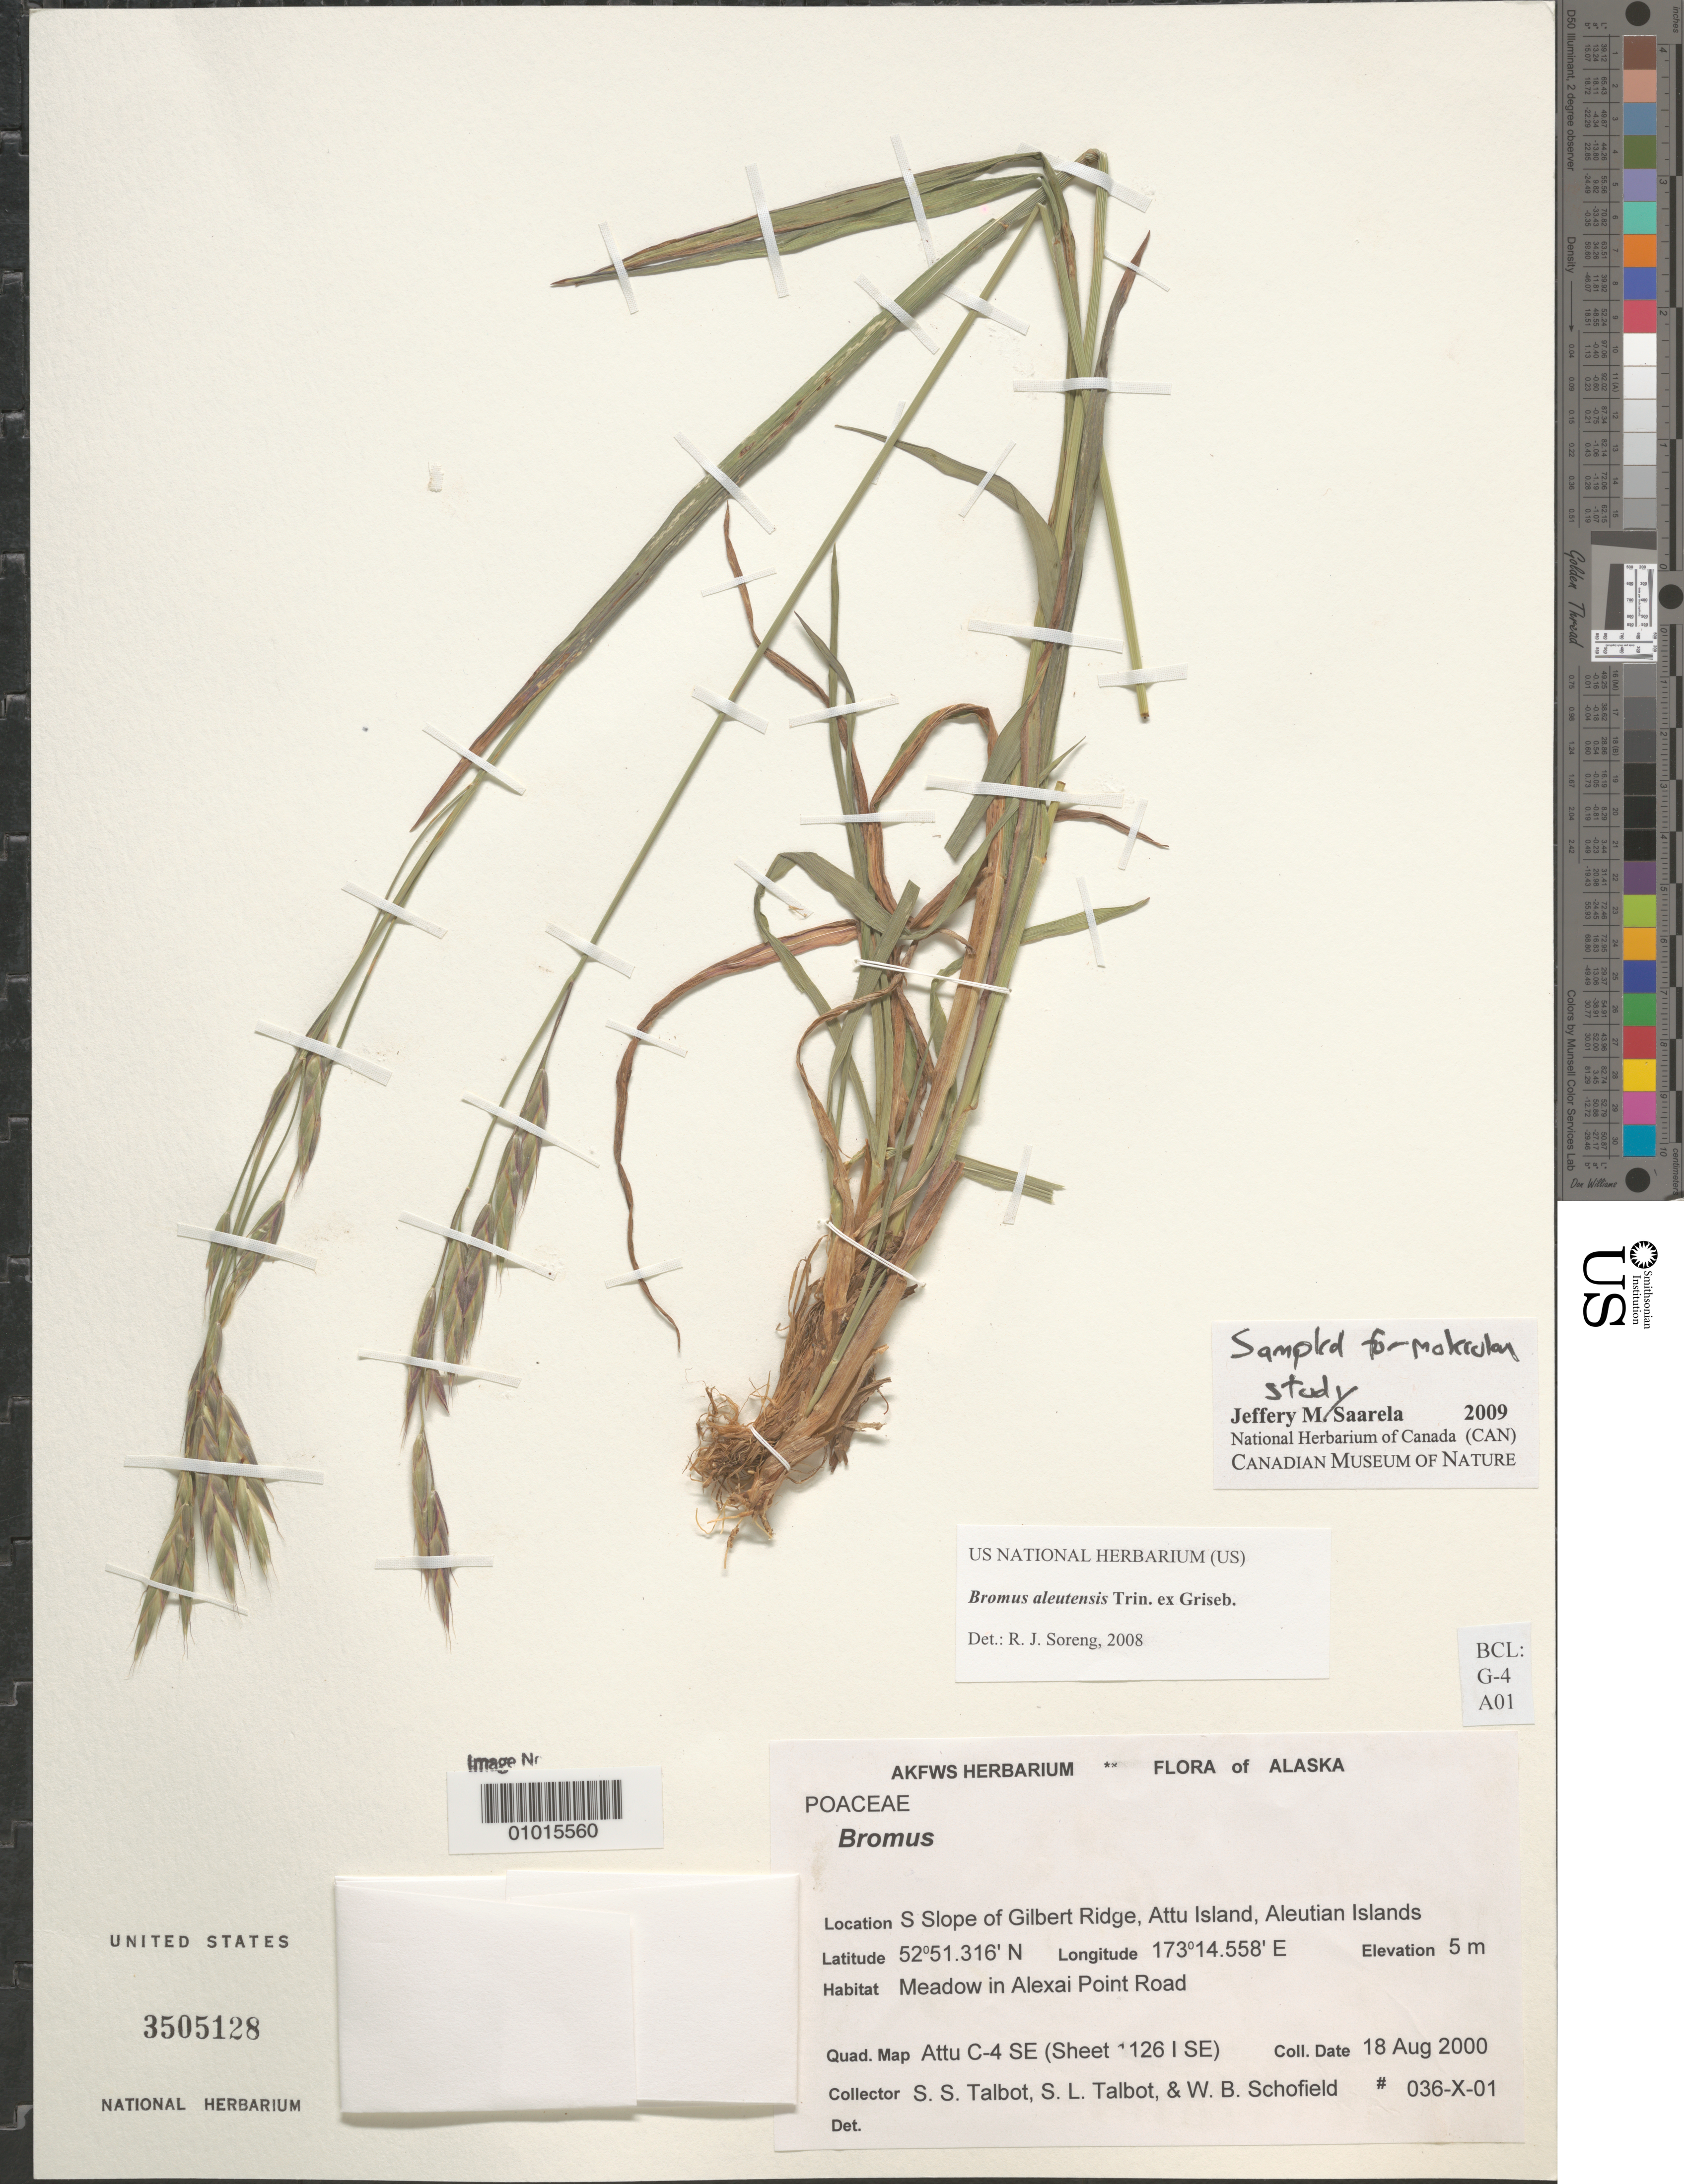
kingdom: Plantae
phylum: Tracheophyta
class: Liliopsida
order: Poales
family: Poaceae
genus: Bromus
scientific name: Bromus aleutensis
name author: Trin. ex Griseb.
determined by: Soreng, Robert J., Research Associate (BOT), Smithsonian Institution - National Museum of Natural History (UNITED STATES)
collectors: S. S. Talbot, S. Talbot & W. Schofield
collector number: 036-X-01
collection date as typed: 18 Aug 2000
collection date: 2000-08-18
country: United States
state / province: Alaska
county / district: Aleutian Islands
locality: Attu Island, S slope of Gilbert Ridge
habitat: Meadow in Alexai Point Road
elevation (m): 5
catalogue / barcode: US 3505128